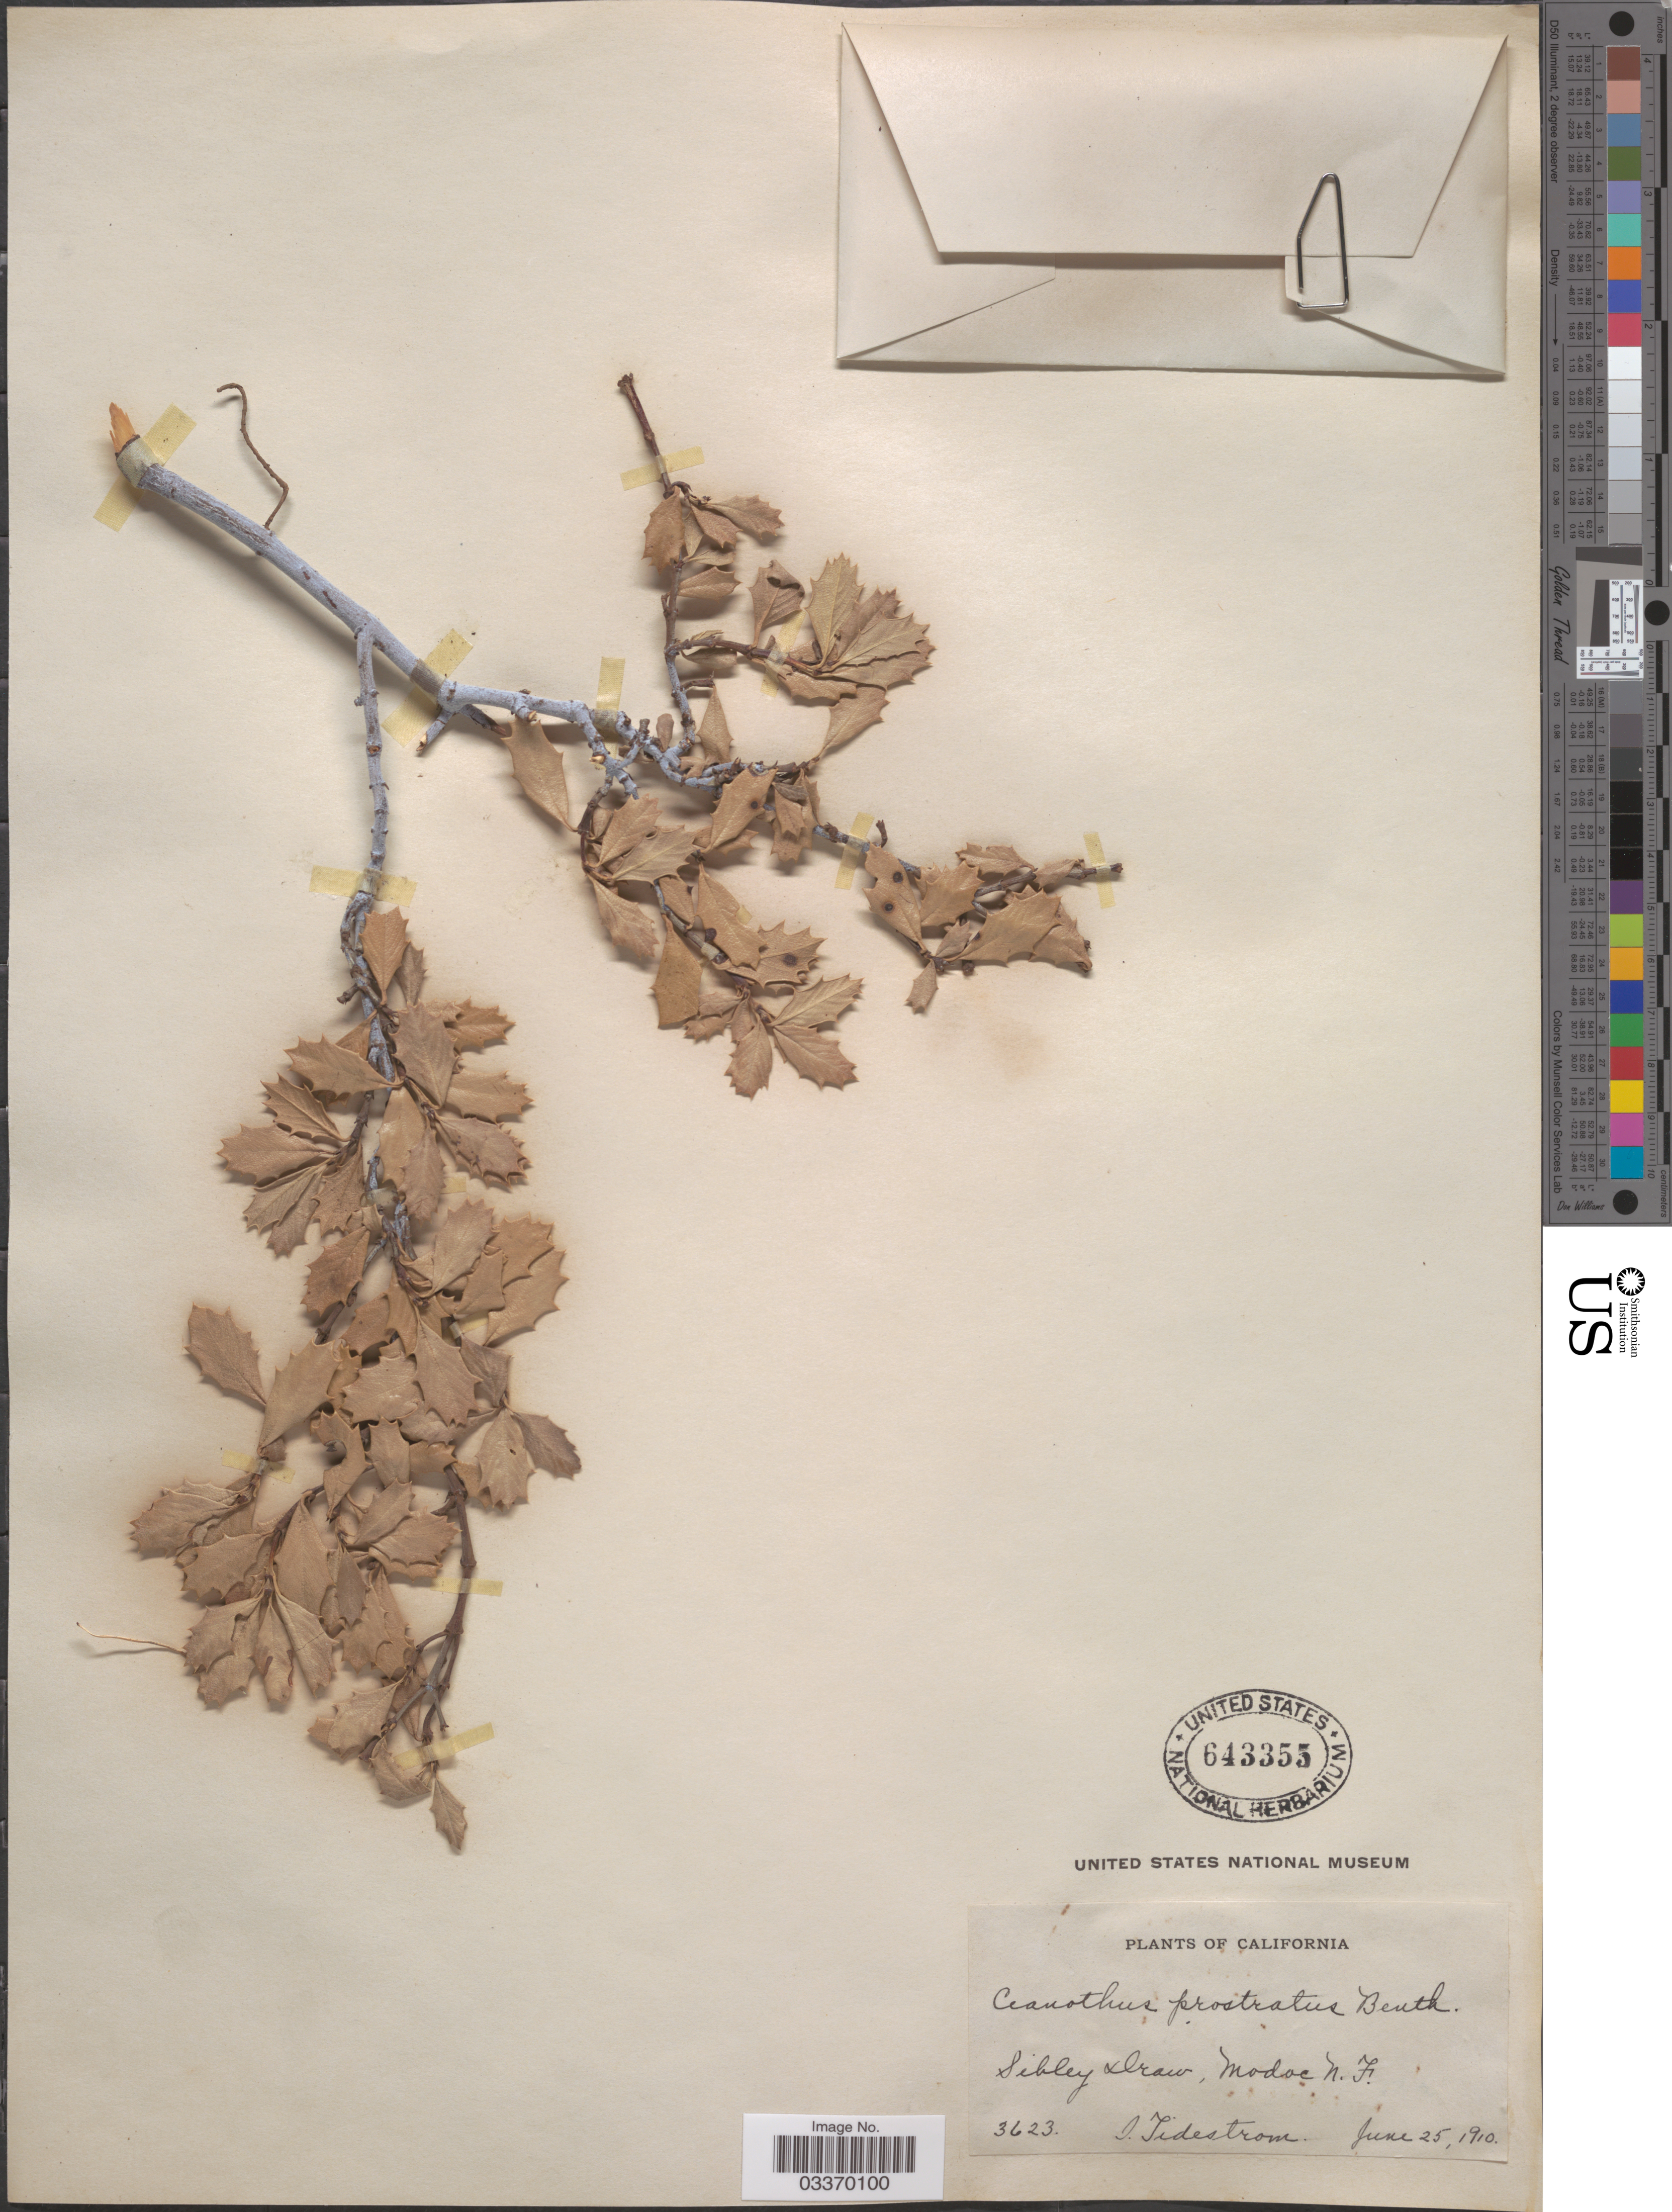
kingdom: Plantae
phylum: Tracheophyta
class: Magnoliopsida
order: Rosales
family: Rhamnaceae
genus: Ceanothus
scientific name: Ceanothus prostratus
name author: Benth.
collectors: I. F. Tidestrom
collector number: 3623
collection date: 1910-06-25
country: United States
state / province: California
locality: Sibley Draw, Modoc N. F.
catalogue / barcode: US 643355